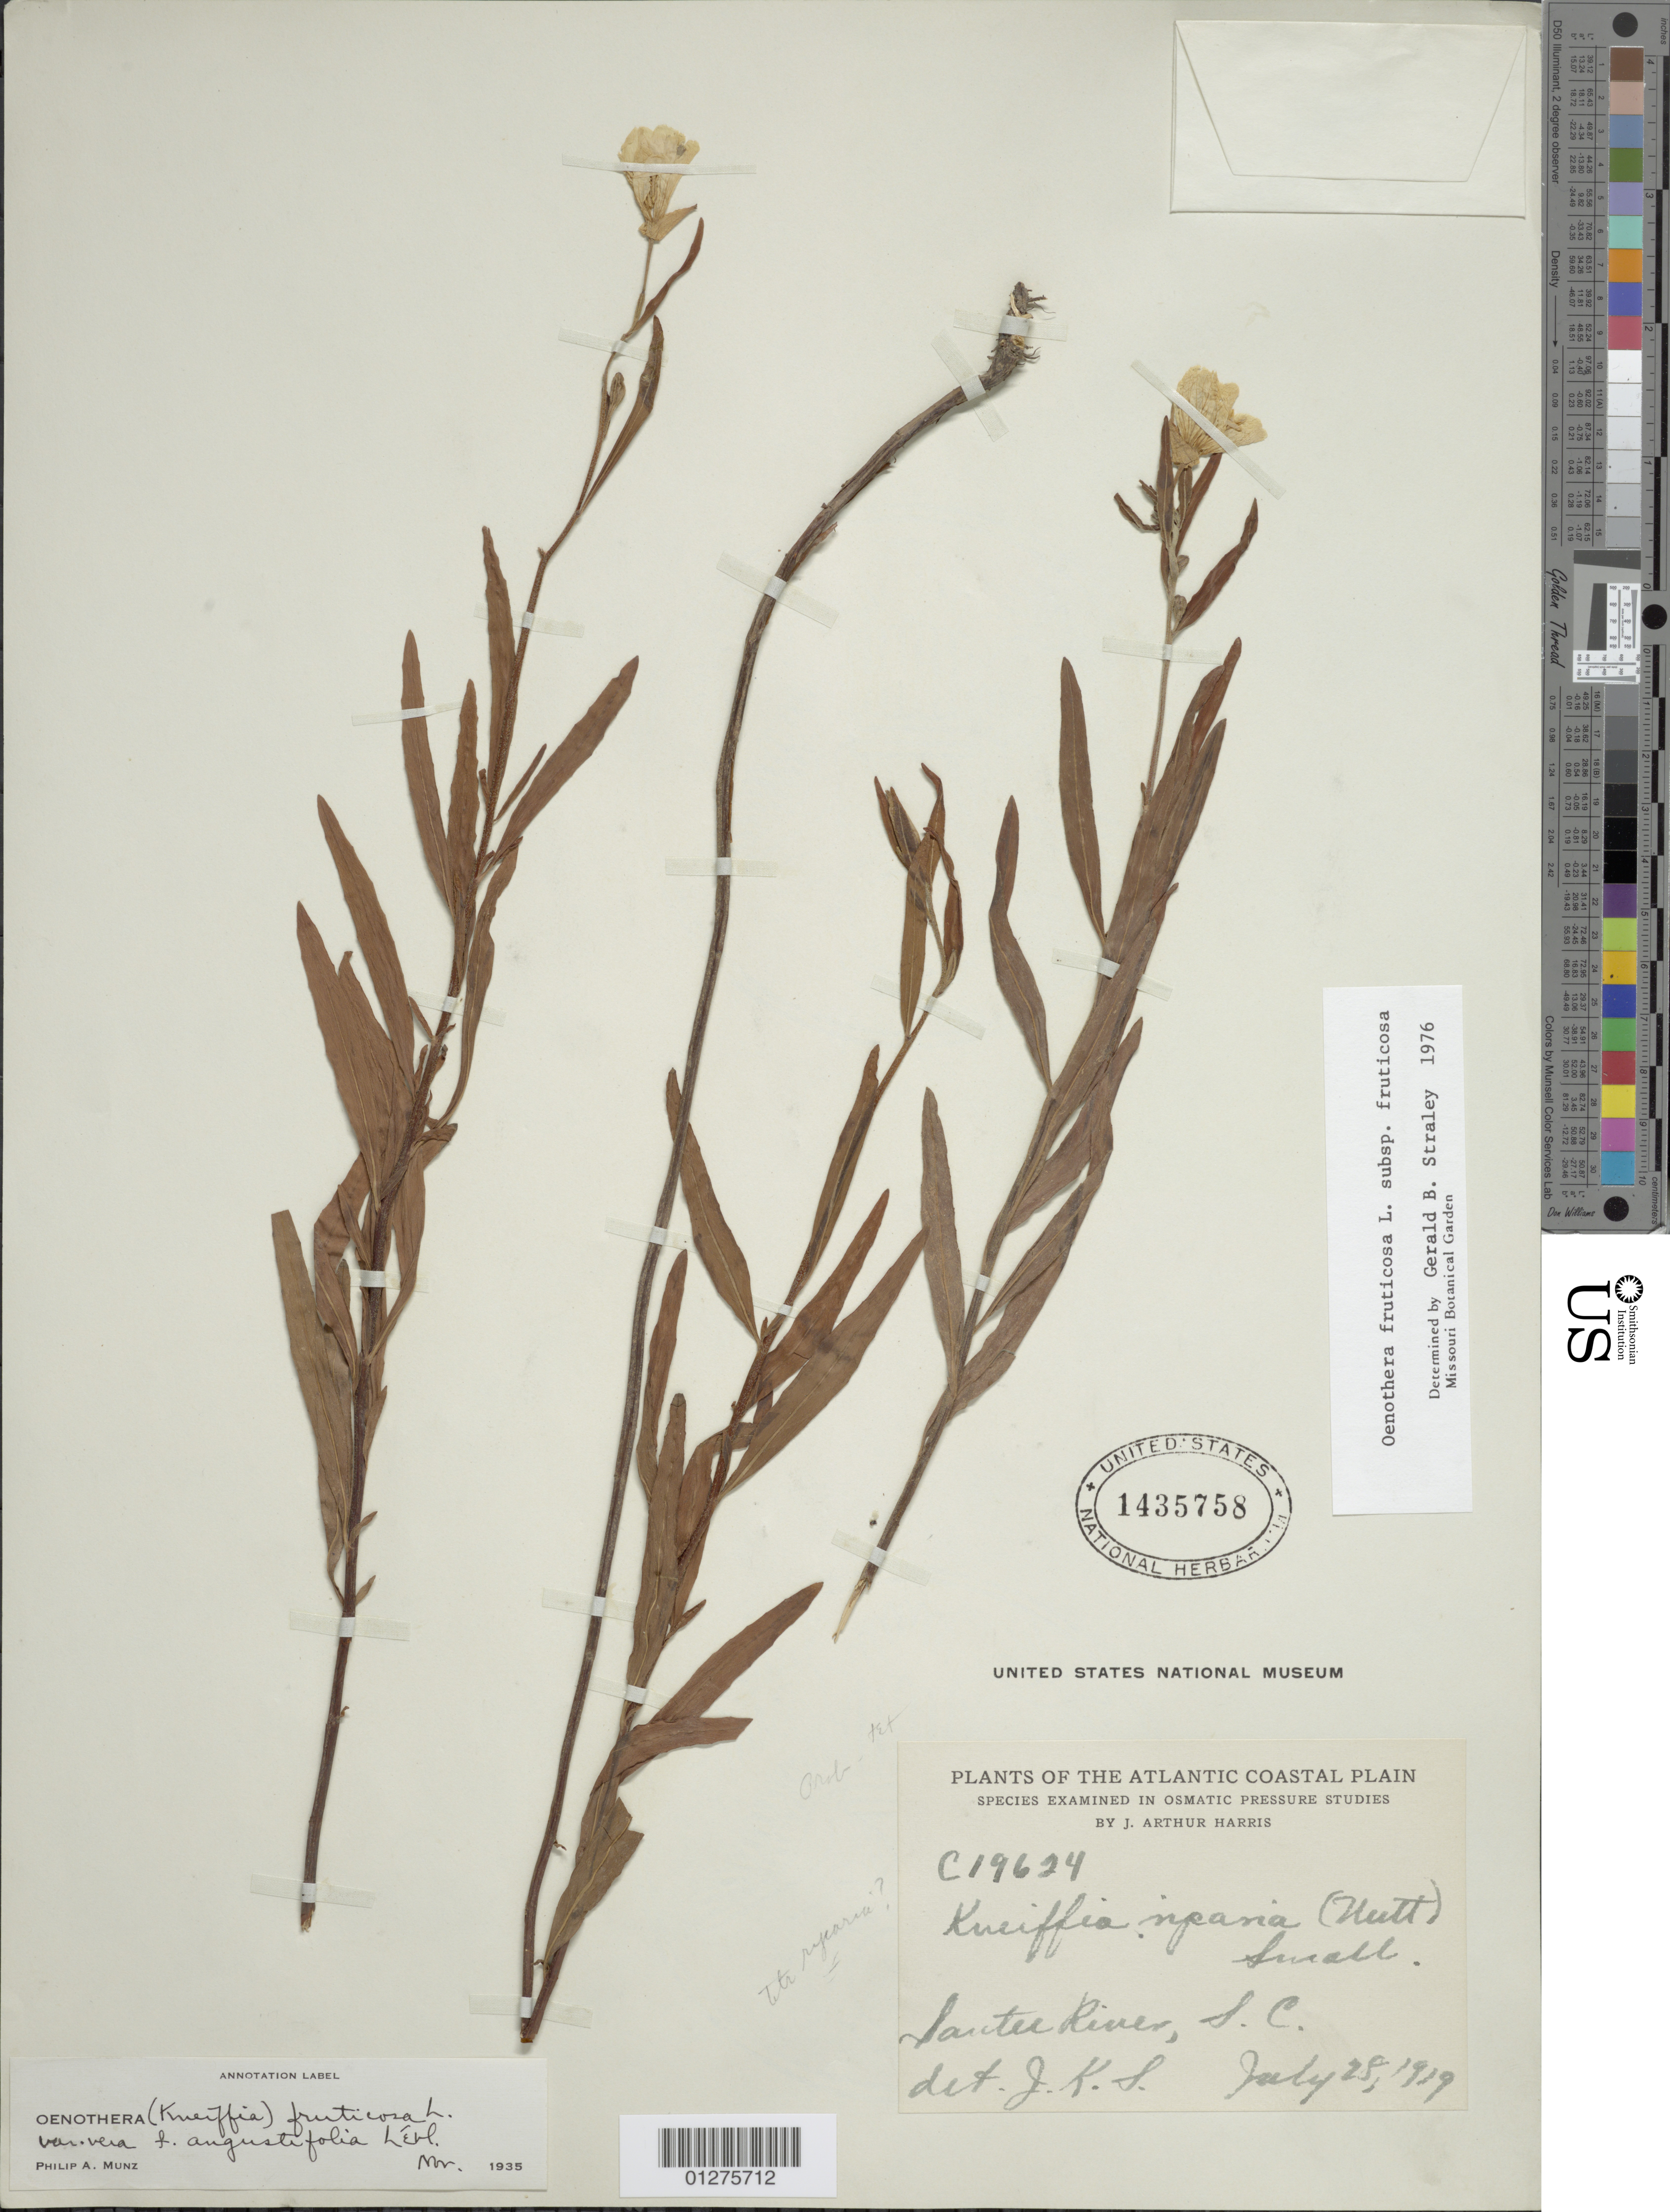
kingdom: Plantae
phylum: Tracheophyta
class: Magnoliopsida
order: Myrtales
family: Onagraceae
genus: Oenothera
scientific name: Oenothera fruticosa subsp. fruticosa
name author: L.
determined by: Straley, G. B.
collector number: C19624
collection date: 1919-07-28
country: United States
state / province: South Carolina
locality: Santee River.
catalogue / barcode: US 1435758